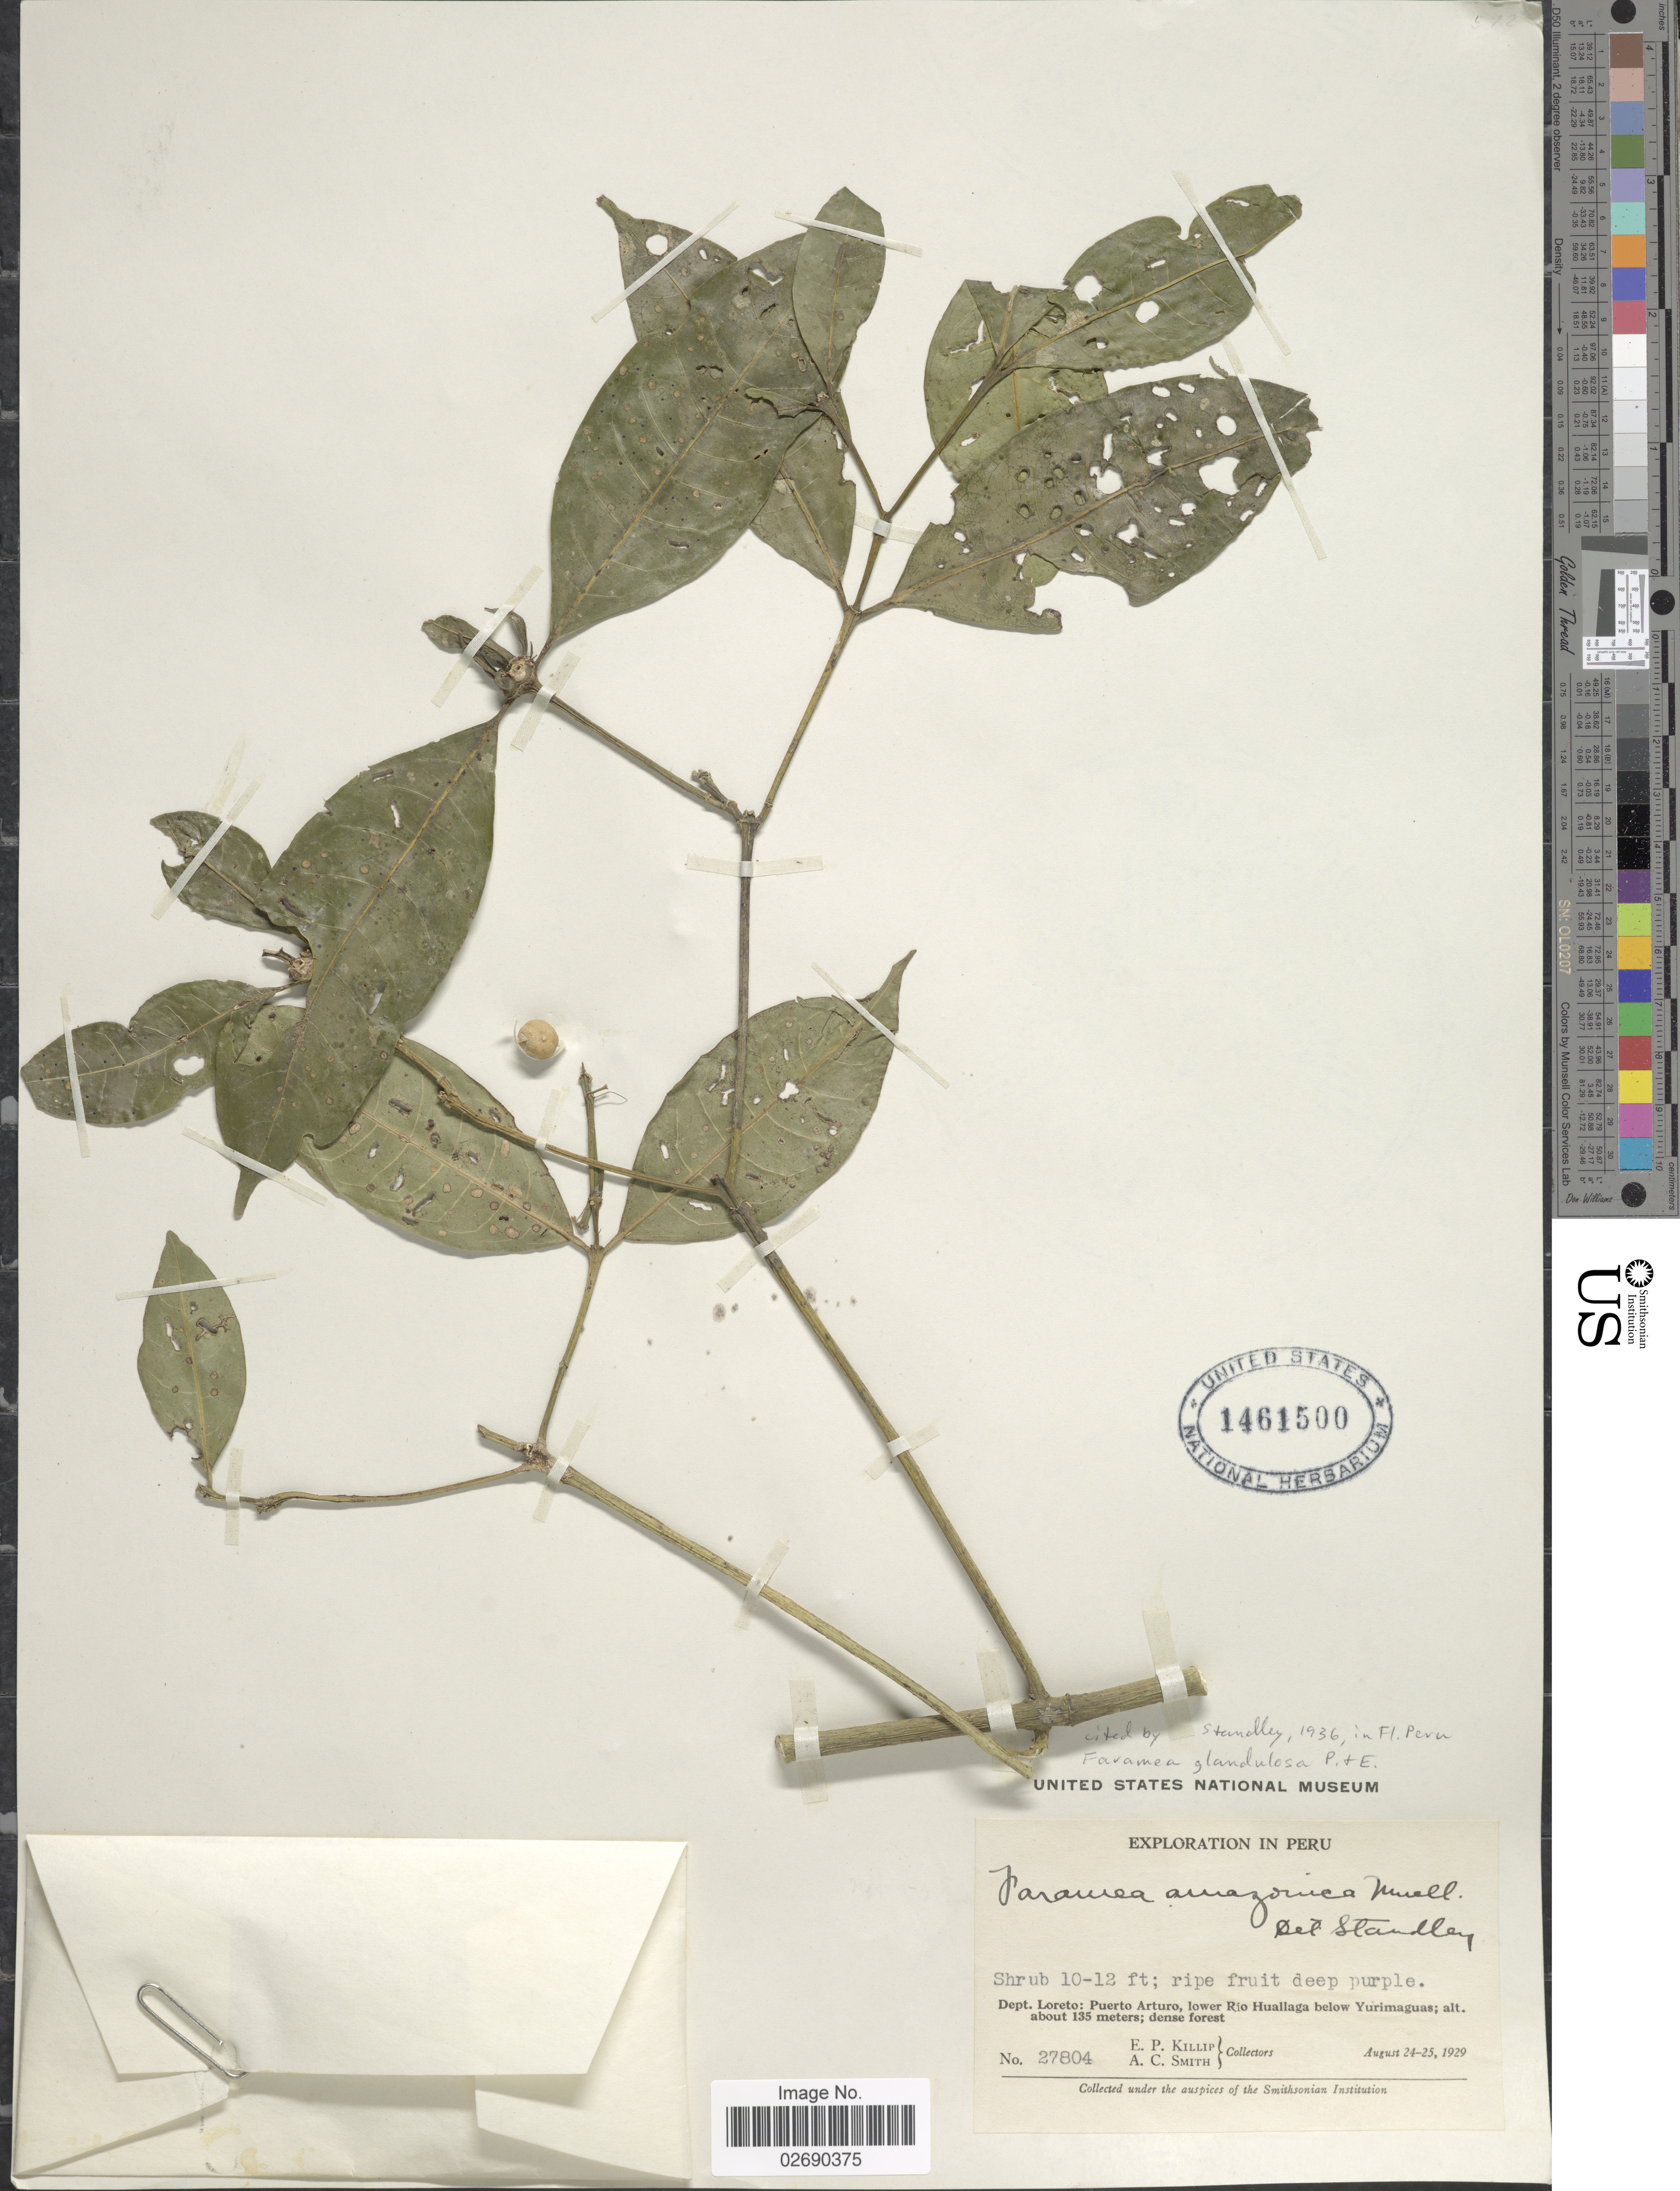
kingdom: Plantae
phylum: Tracheophyta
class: Magnoliopsida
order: Gentianales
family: Rubiaceae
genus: Faramea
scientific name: Faramea glandulosa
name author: Poepp.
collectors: E. P. Killip & A. C. Smith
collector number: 27804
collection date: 1929-08-24/1929-08-25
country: Peru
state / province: Loreto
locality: Dept. Loreto: Puerto Arturo, lower Río Huallaga below Yurimaguas; dense forest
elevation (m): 135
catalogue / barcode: US 1461500